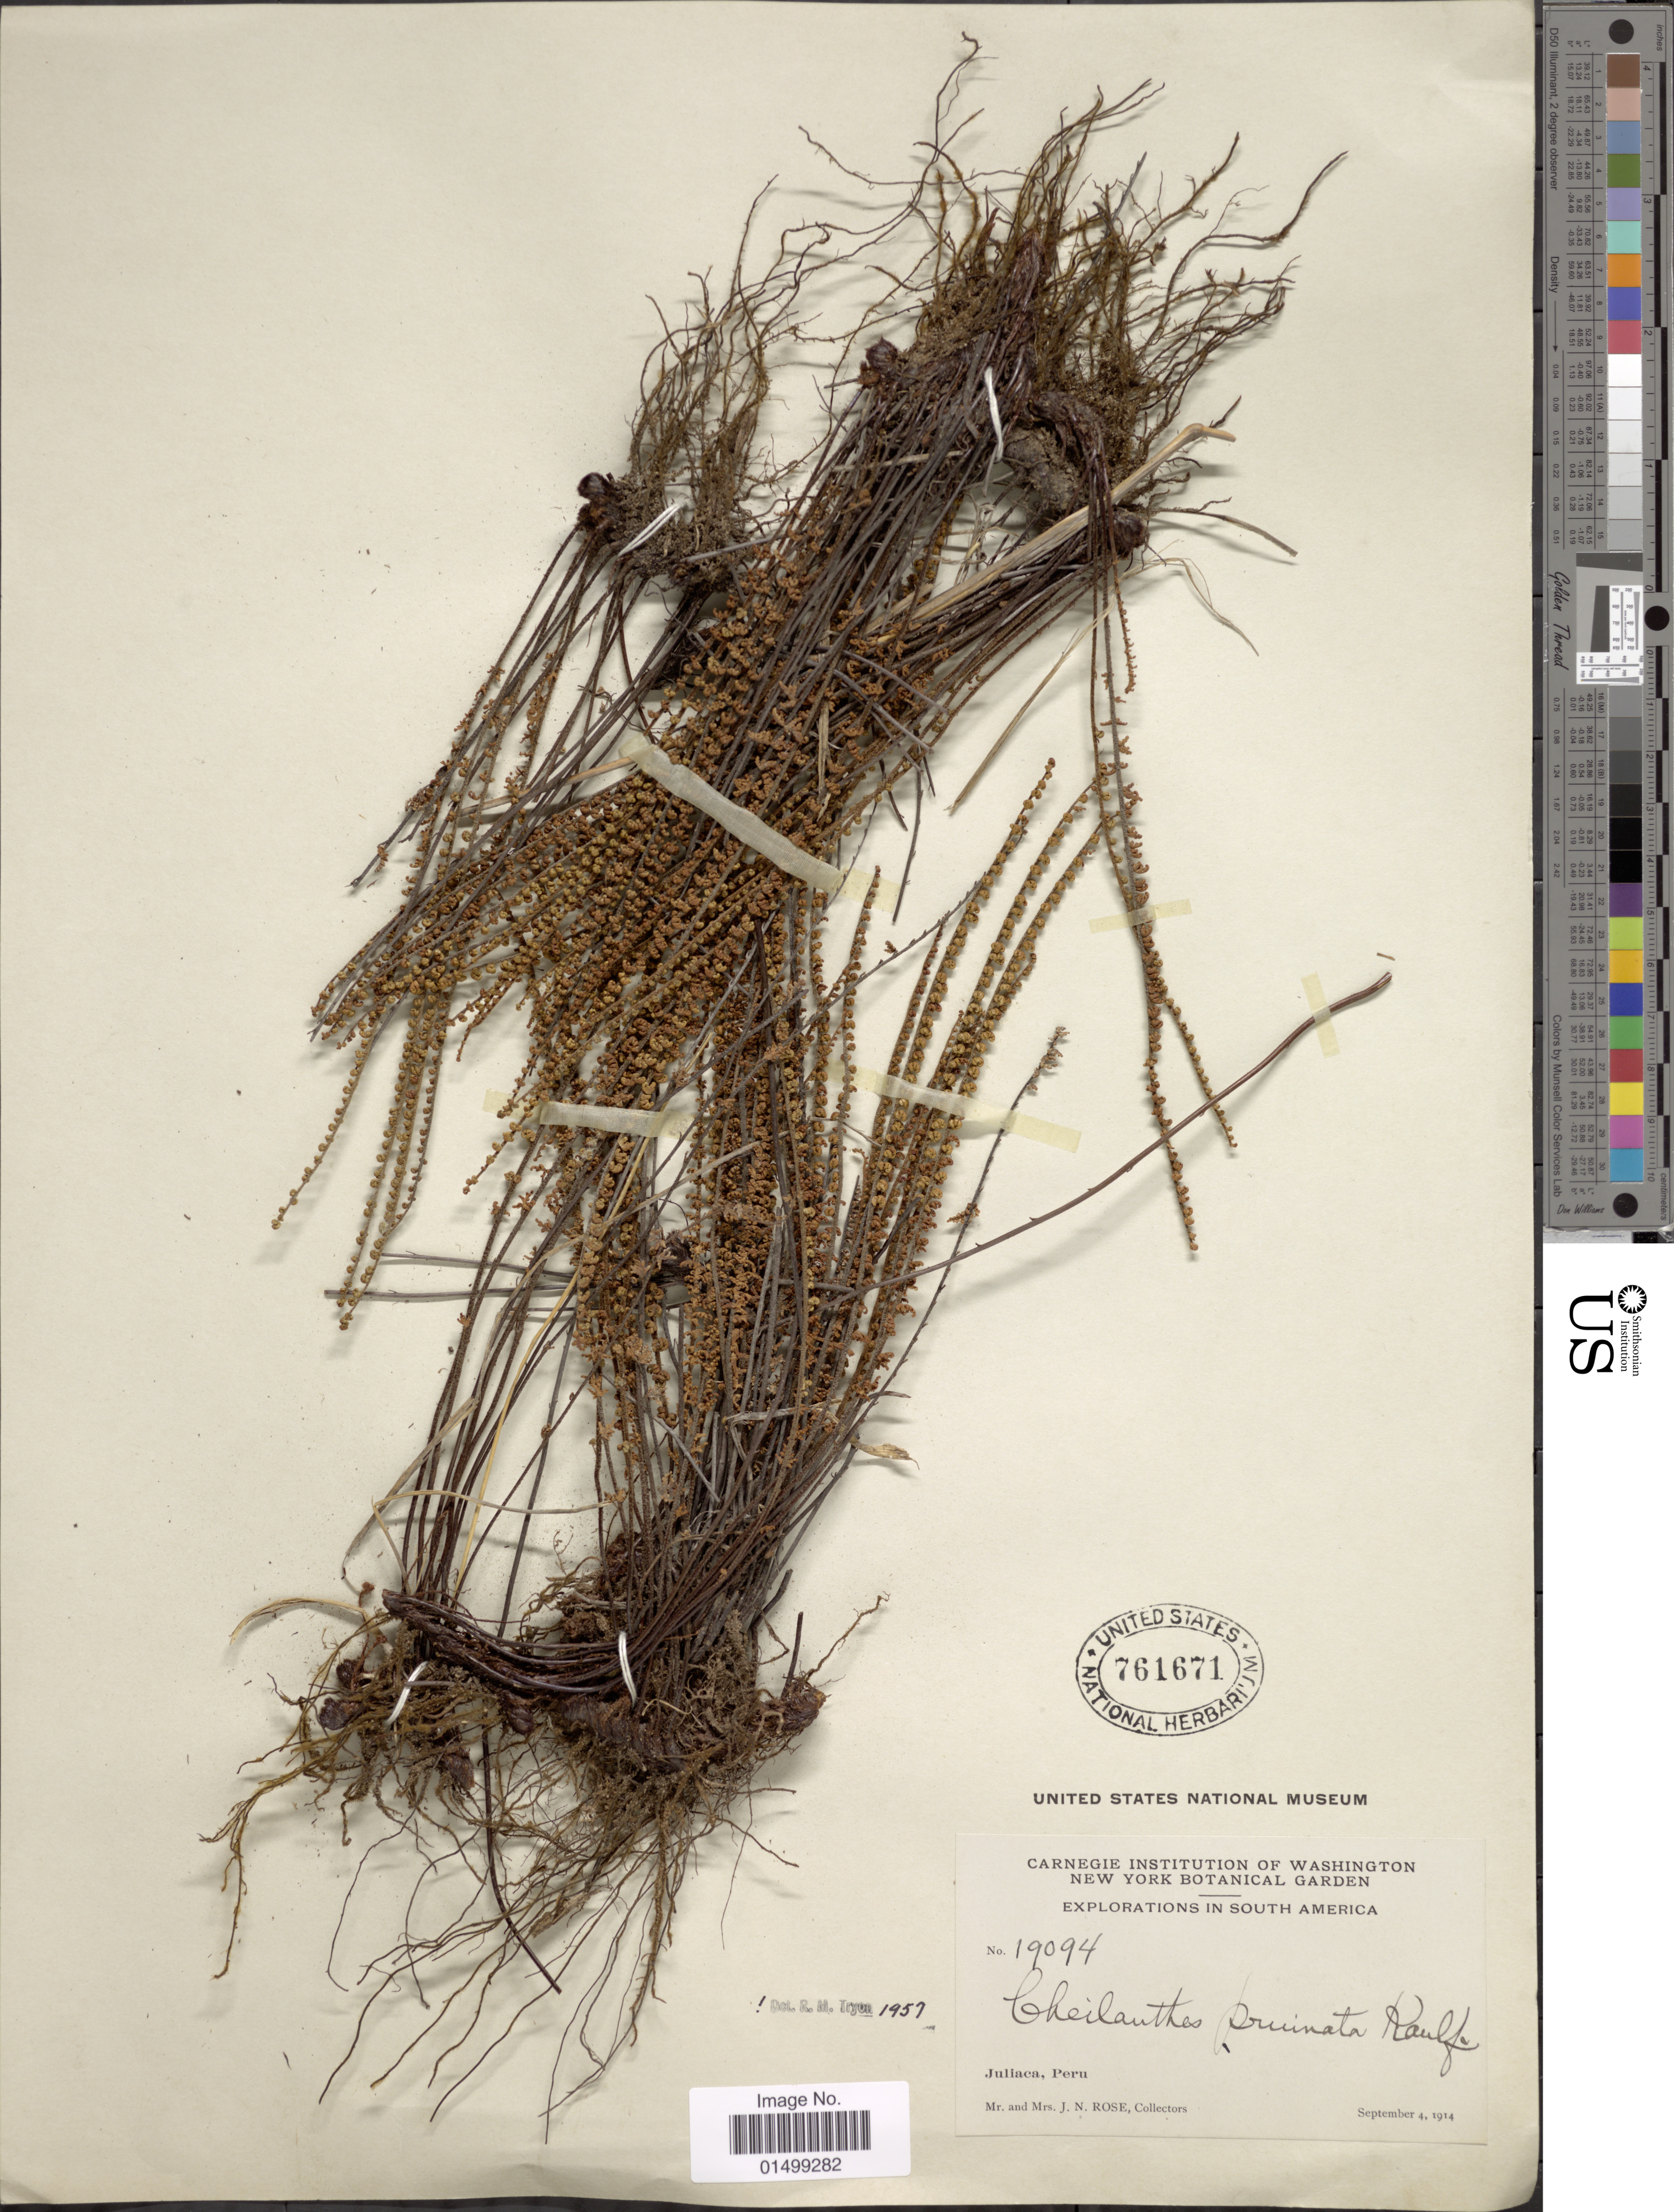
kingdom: Plantae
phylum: Tracheophyta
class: Polypodiopsida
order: Polypodiales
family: Pteridaceae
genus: Cheilanthes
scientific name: Cheilanthes pruinata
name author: Kaulf.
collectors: J. N. Rose & L. B. Rose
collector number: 19094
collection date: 1914-09-04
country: Peru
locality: Juliaca, South America.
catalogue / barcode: US 761671